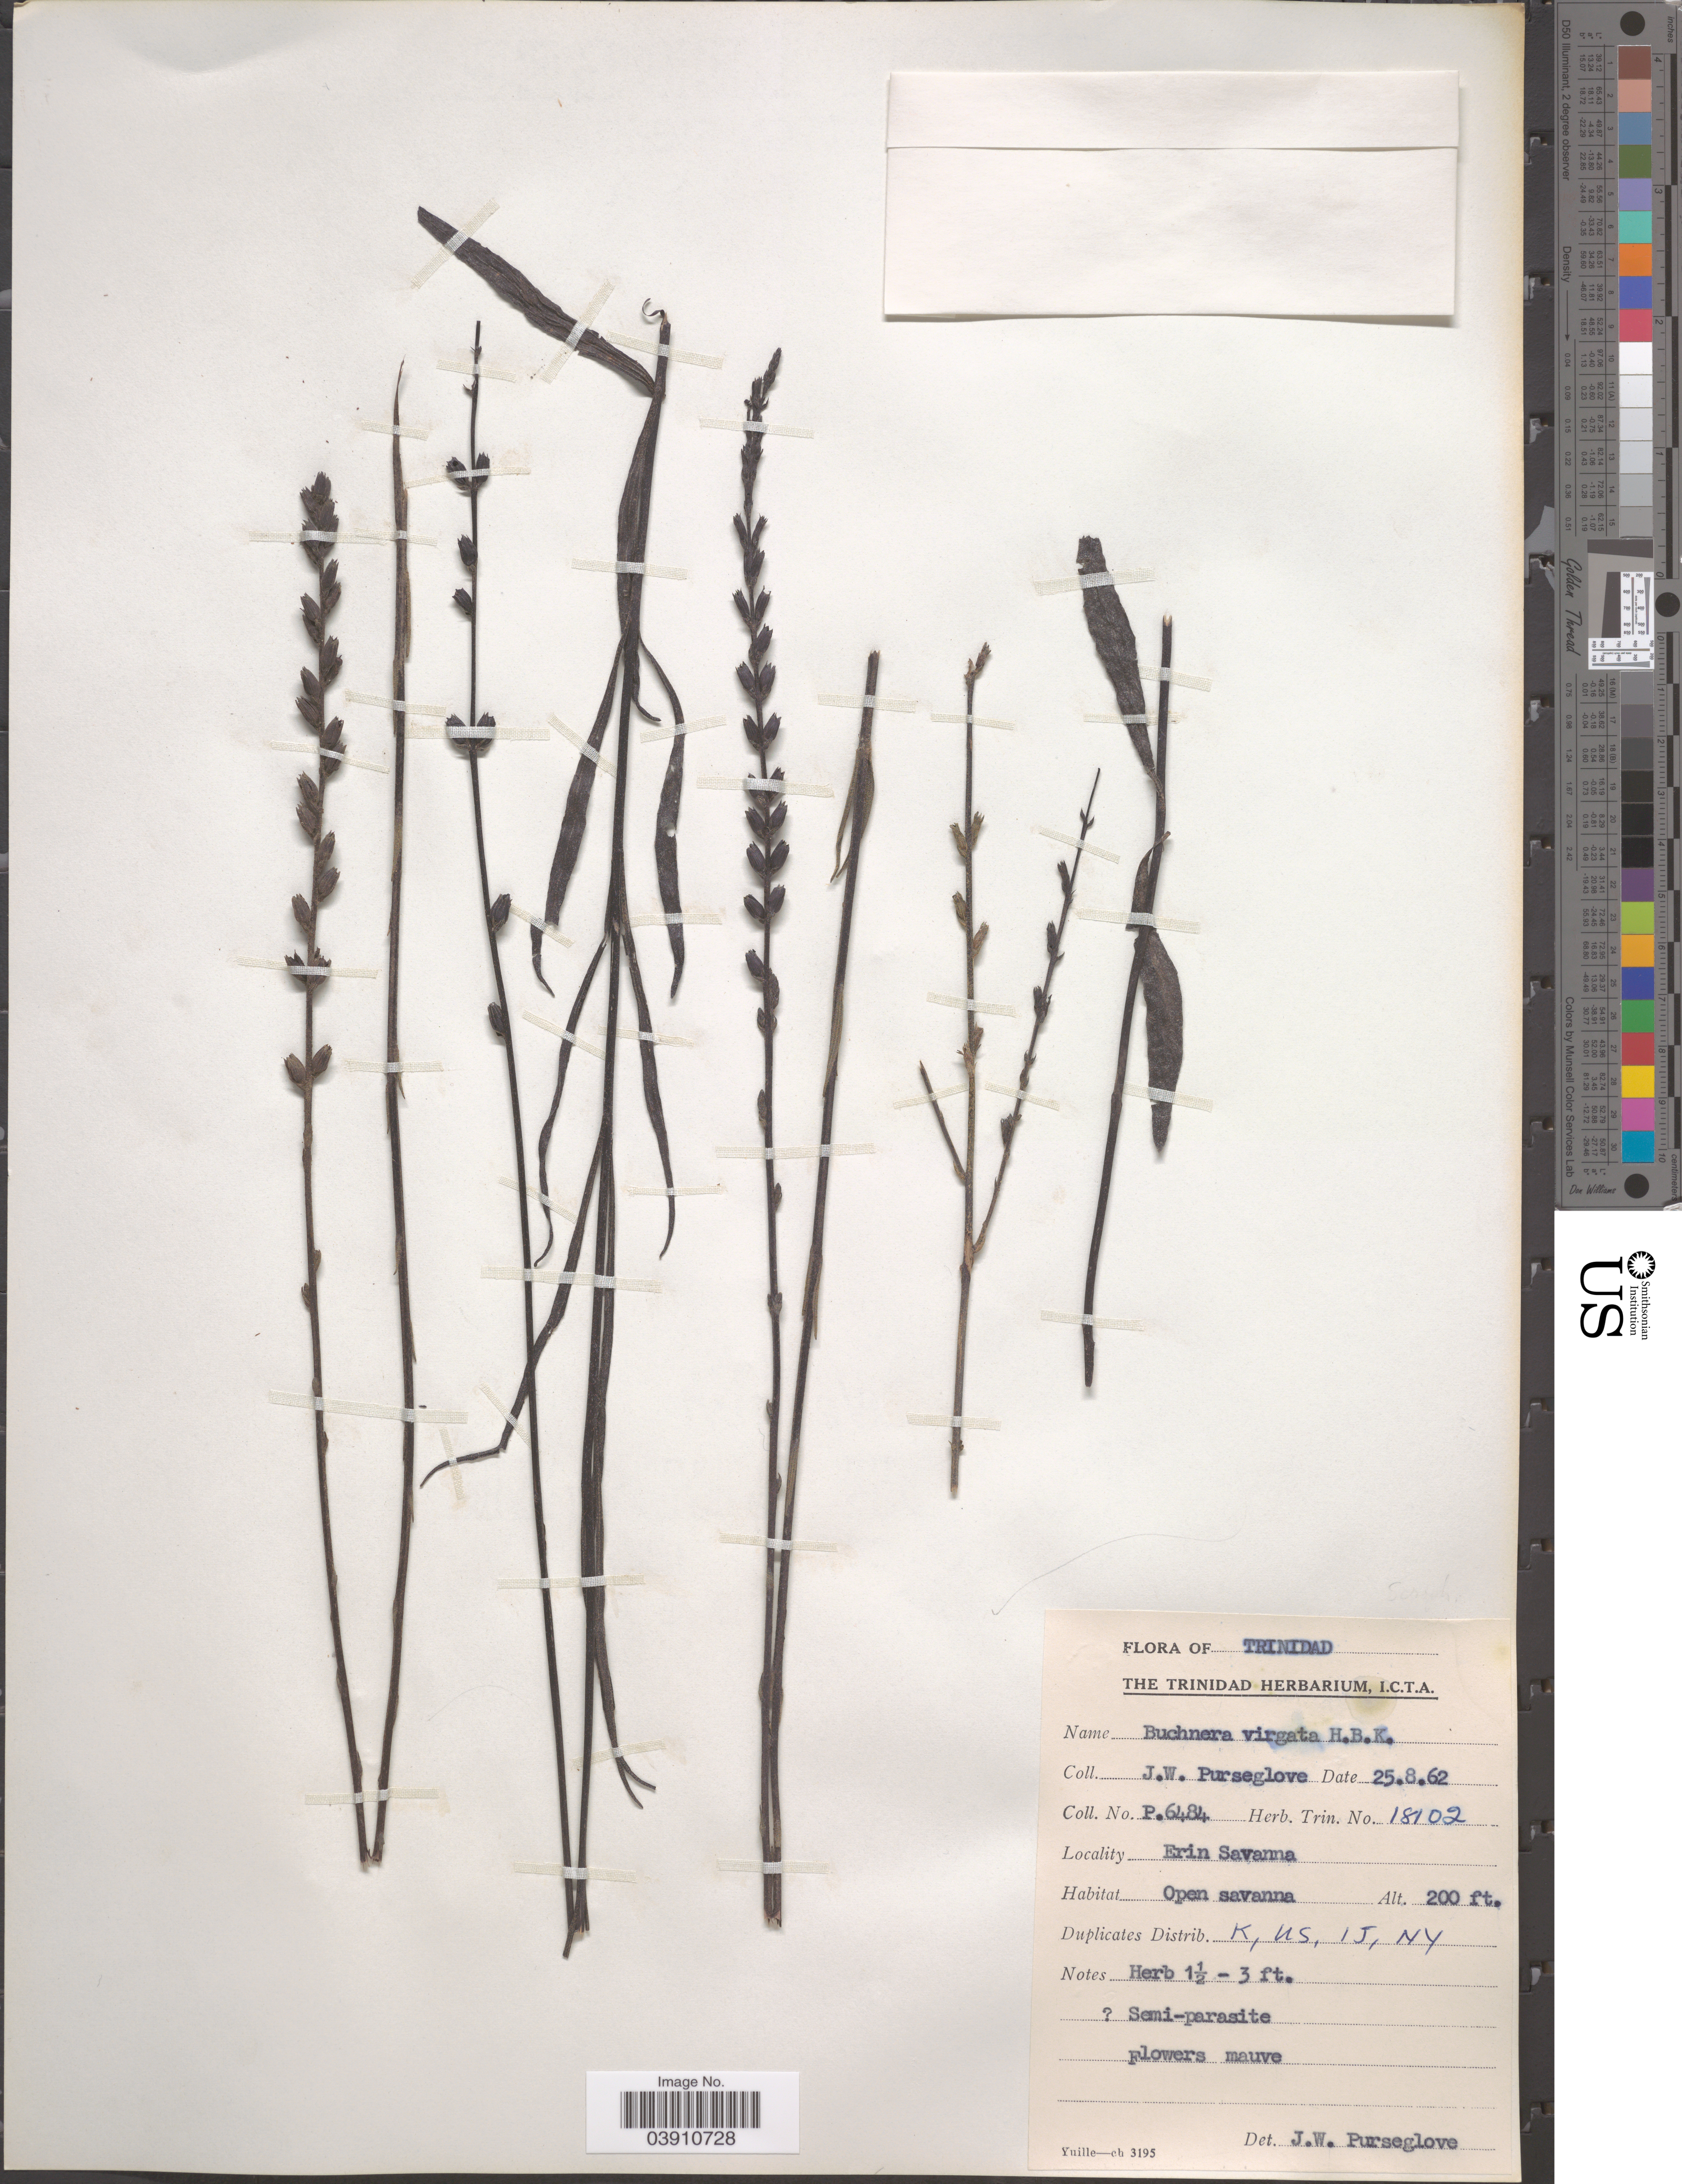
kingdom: Plantae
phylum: Tracheophyta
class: Magnoliopsida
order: Lamiales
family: Orobanchaceae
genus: Buchnera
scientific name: Buchnera virgata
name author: Kunth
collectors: J. Purseglove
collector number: P.6484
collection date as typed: Transcribed d/m/y: 25/8/62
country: Trinidad and Tobago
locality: Trinidad. Ervin Savanna.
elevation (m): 61